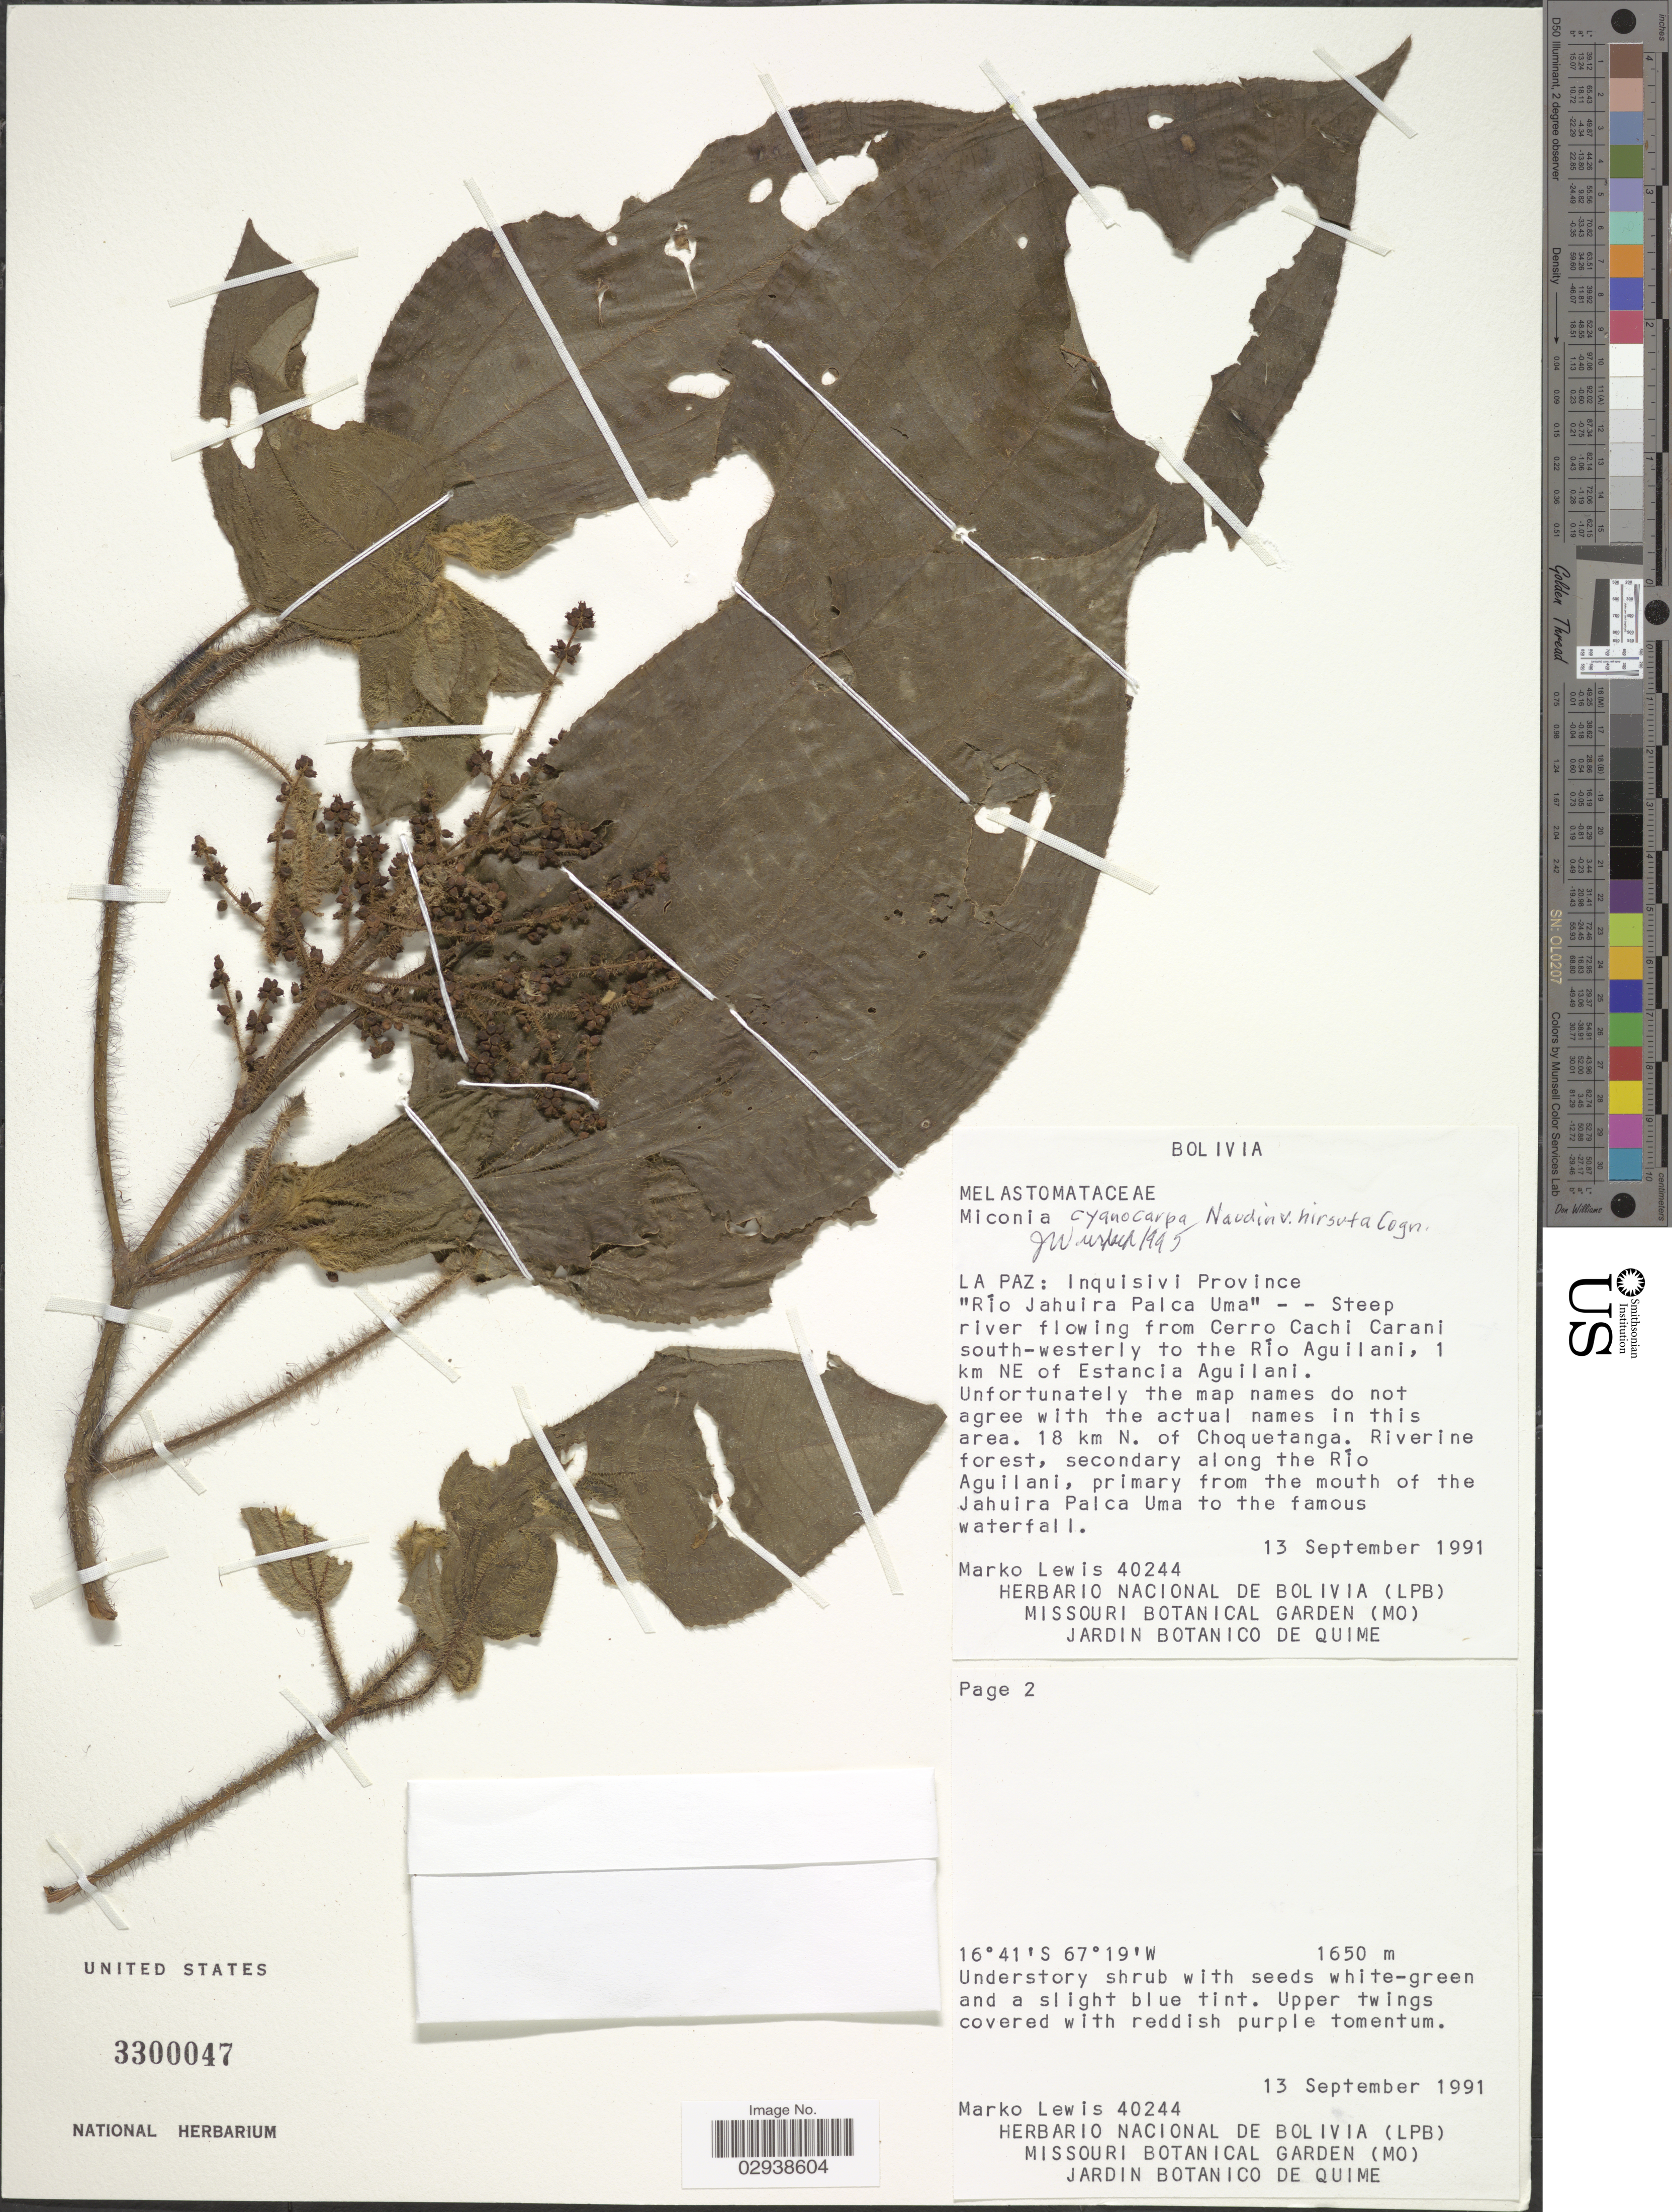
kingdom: Plantae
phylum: Tracheophyta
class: Magnoliopsida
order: Myrtales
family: Melastomataceae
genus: Miconia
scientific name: Miconia cyanocarpa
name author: Naudin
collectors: M. A. Lewis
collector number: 40244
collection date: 1991-09-13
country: Bolivia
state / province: La Paz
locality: Inquisivi Province, "Rio Jahuira Palca Uma" - - Steep river flowing from Cerro Cachi Carani south-westerly to the Río Aguilani, 1 km NE of Estancia Aguilani, 18 km N. of Choquetanga, Riverine forest, secondary along the Rio Aguilani.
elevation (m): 1650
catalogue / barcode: US 3300047